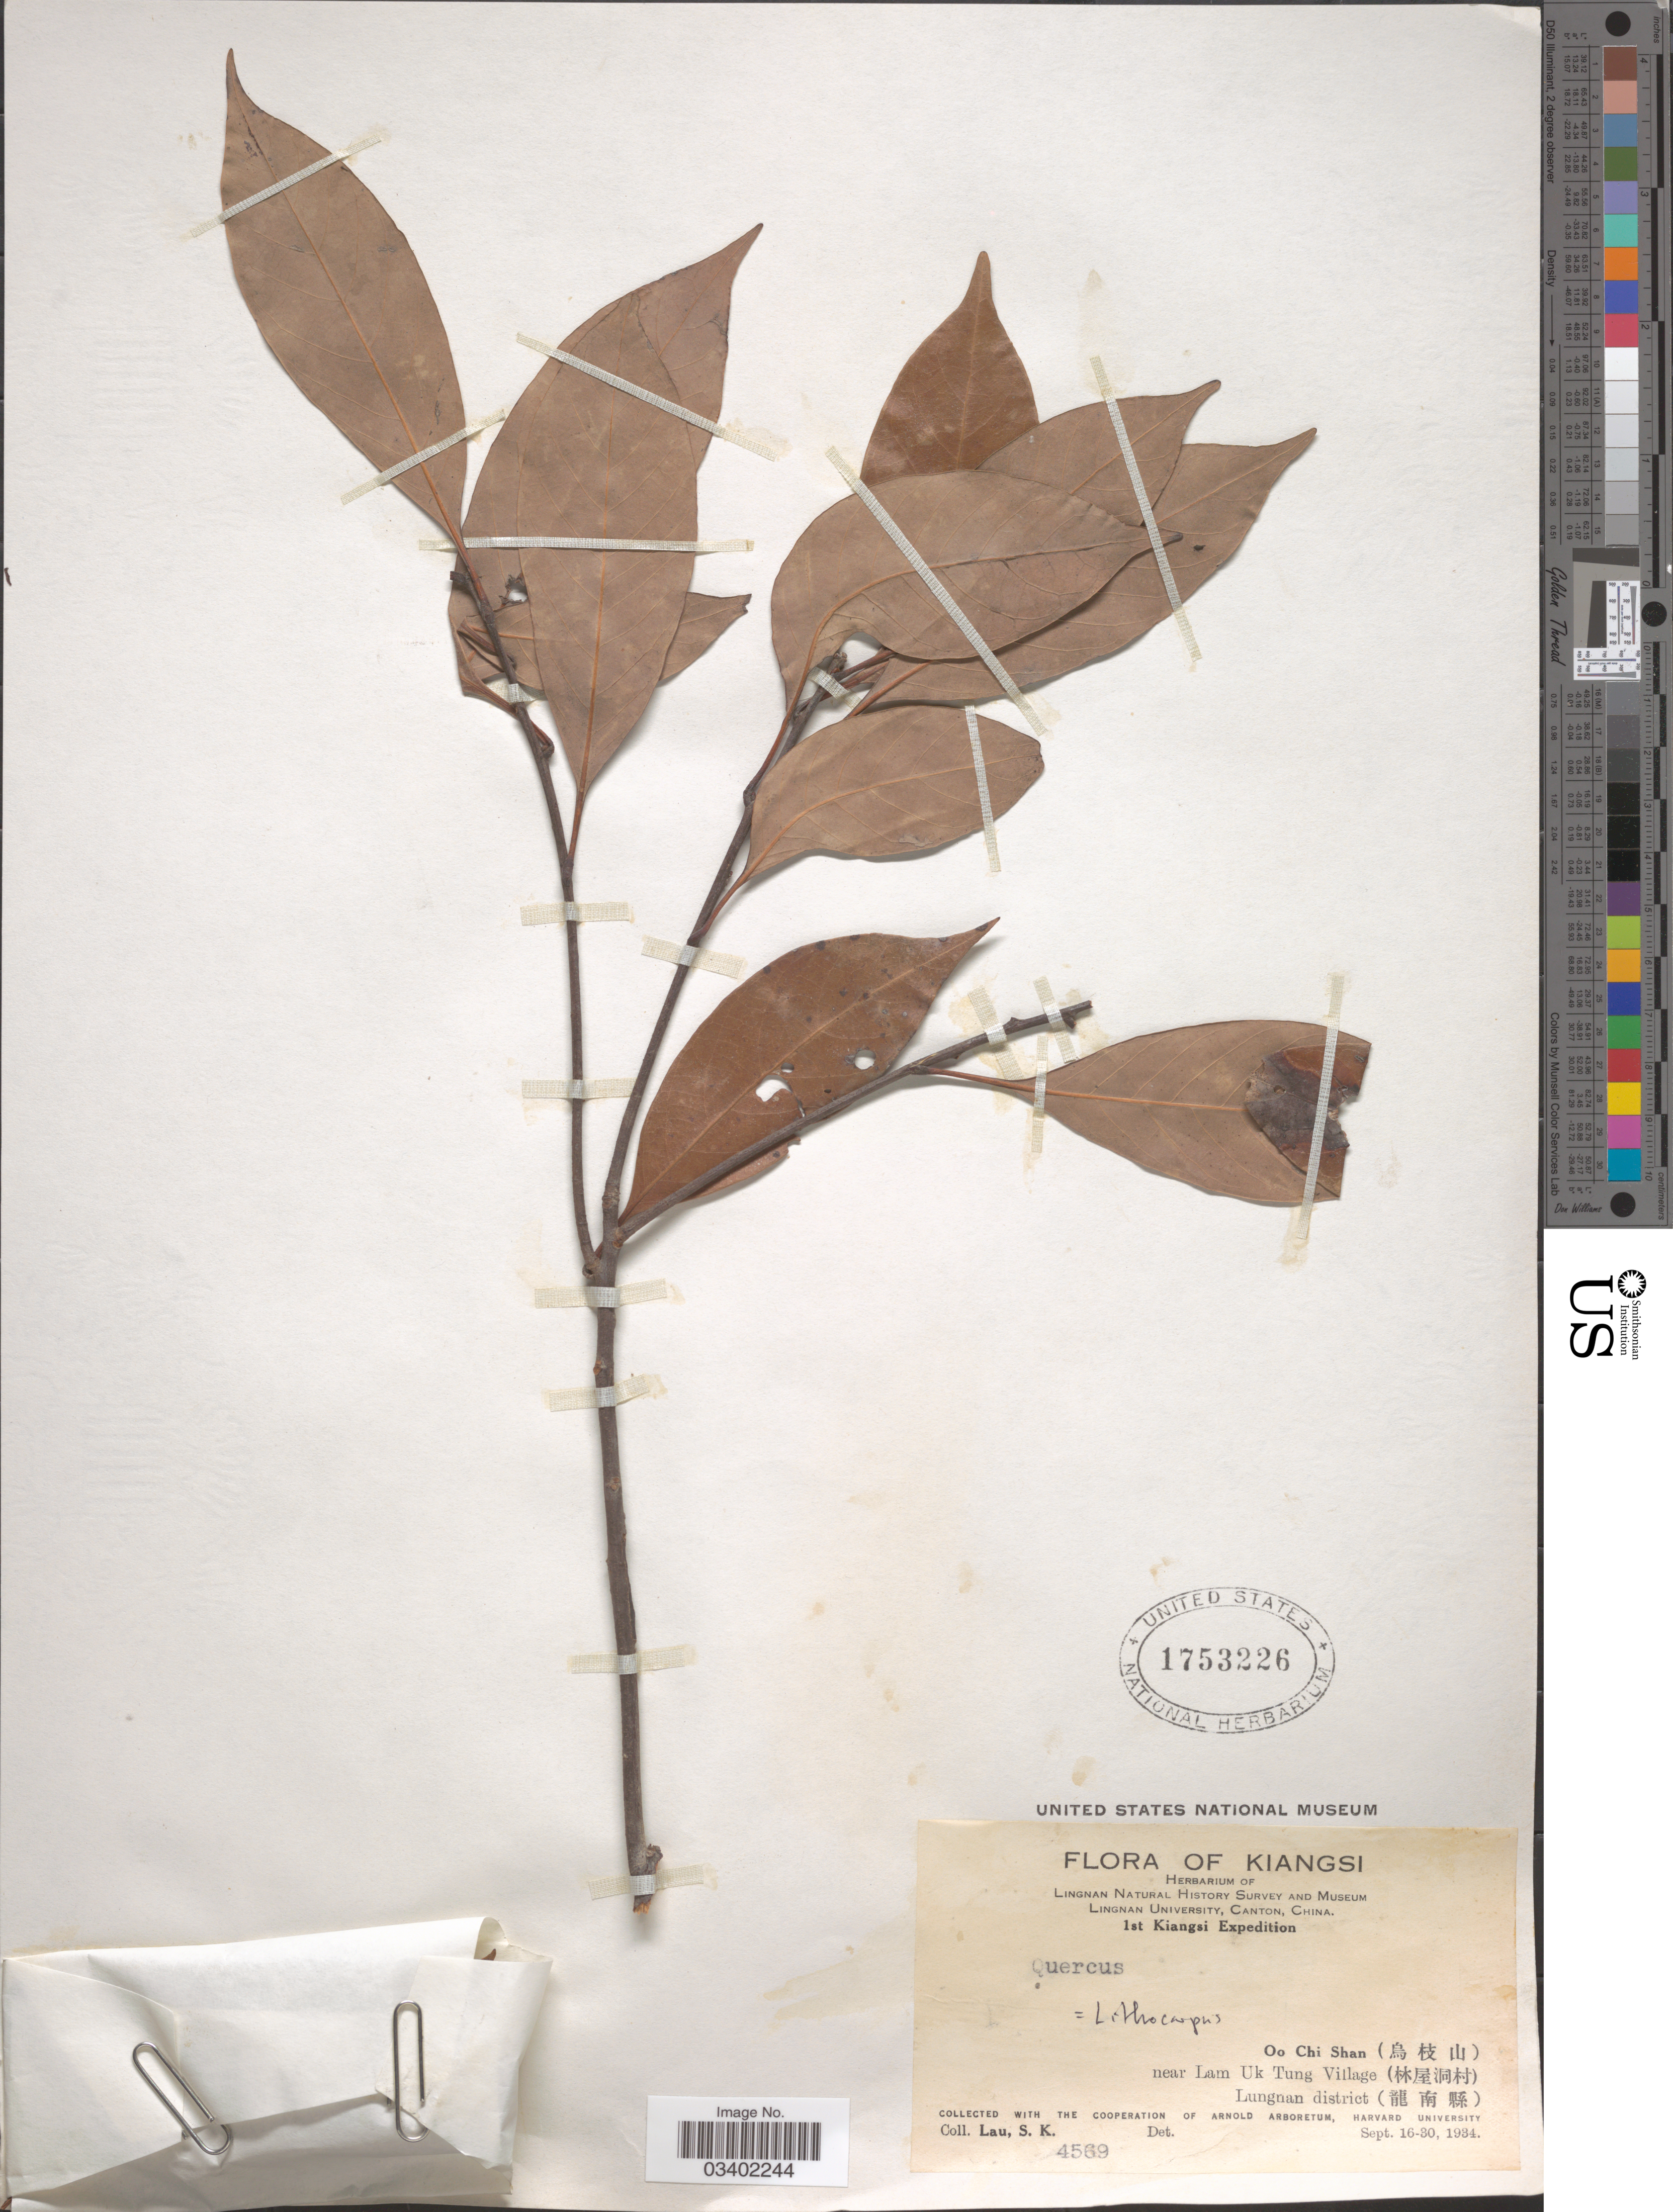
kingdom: Plantae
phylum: Tracheophyta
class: Magnoliopsida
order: Fagales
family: Fagaceae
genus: Lithocarpus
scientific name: Lithocarpus sp.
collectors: S. K. Lau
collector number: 4569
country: China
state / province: Jiangxi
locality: Kiangsi. Oo Chi Shan (X). near Lam Uk Tung Village (X). Lungnan district (X).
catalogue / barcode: US 1753226